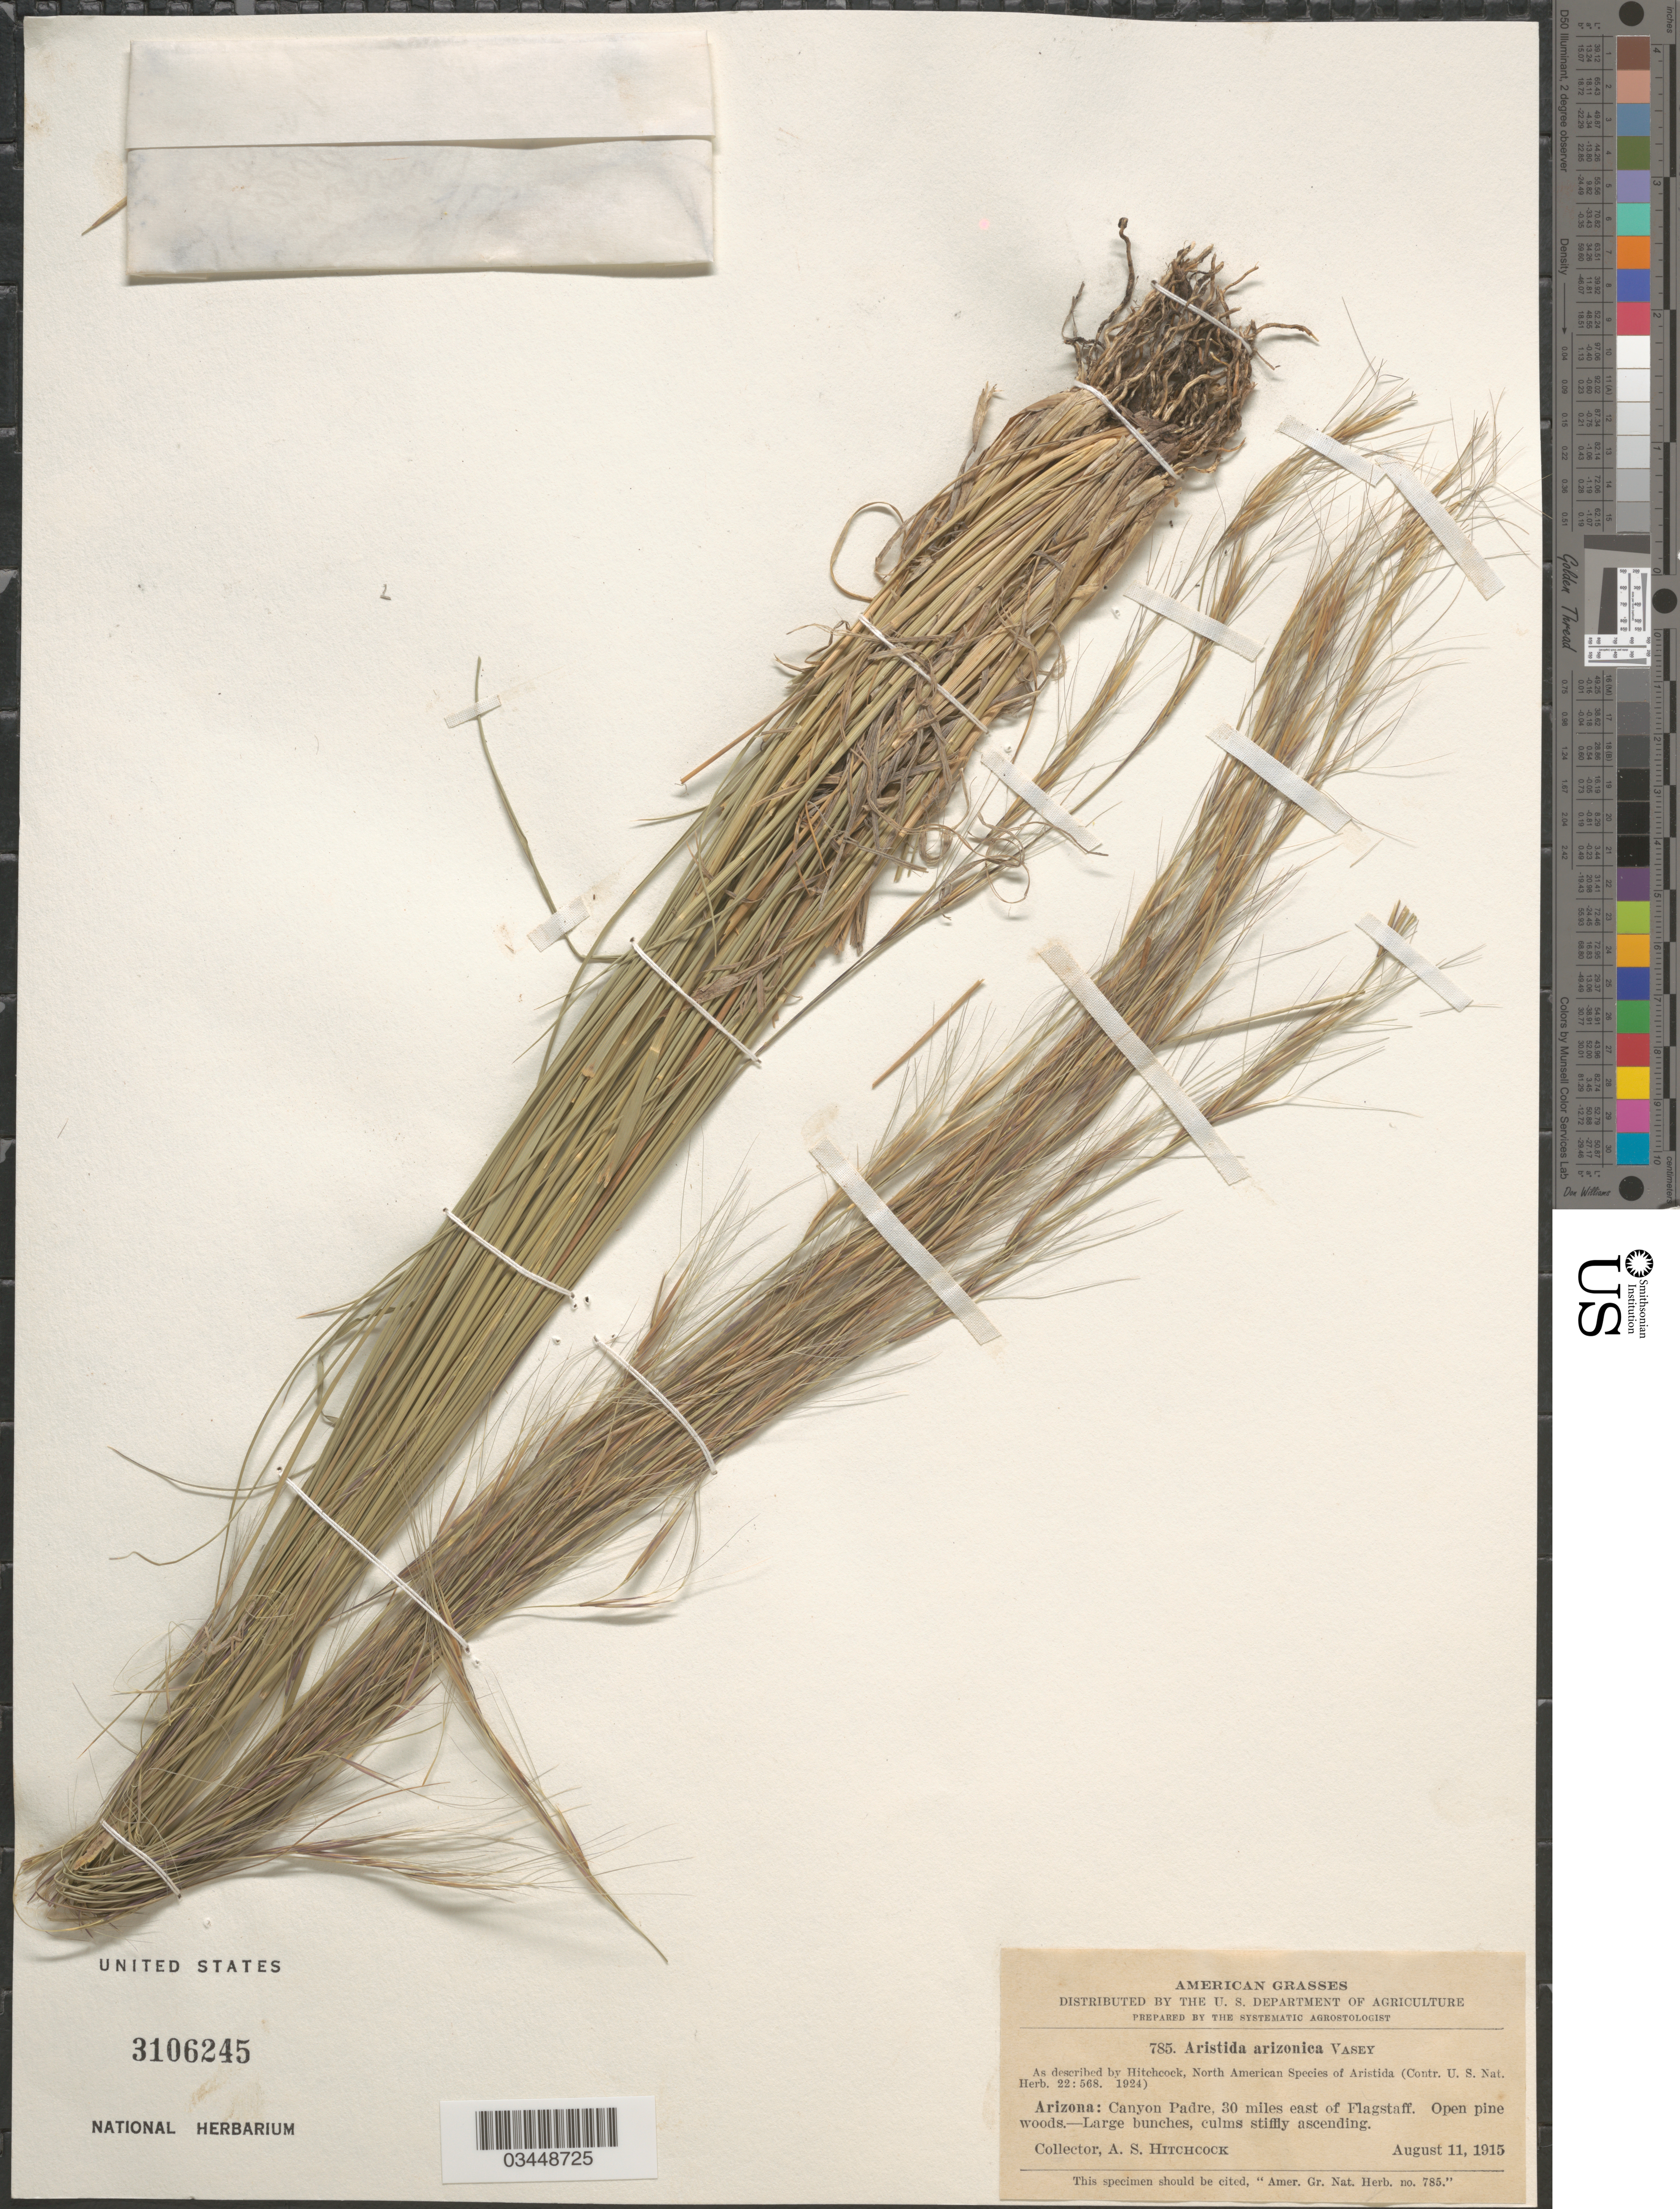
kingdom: Plantae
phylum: Tracheophyta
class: Liliopsida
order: Poales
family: Poaceae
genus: Aristida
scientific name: Aristida arizonica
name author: Vasey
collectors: A. S. Hitchcock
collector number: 785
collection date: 1915-08-11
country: United States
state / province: Arizona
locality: Canyon Padre, 30 miles east of Flagstaff. Open pine woods.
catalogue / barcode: US 3106245